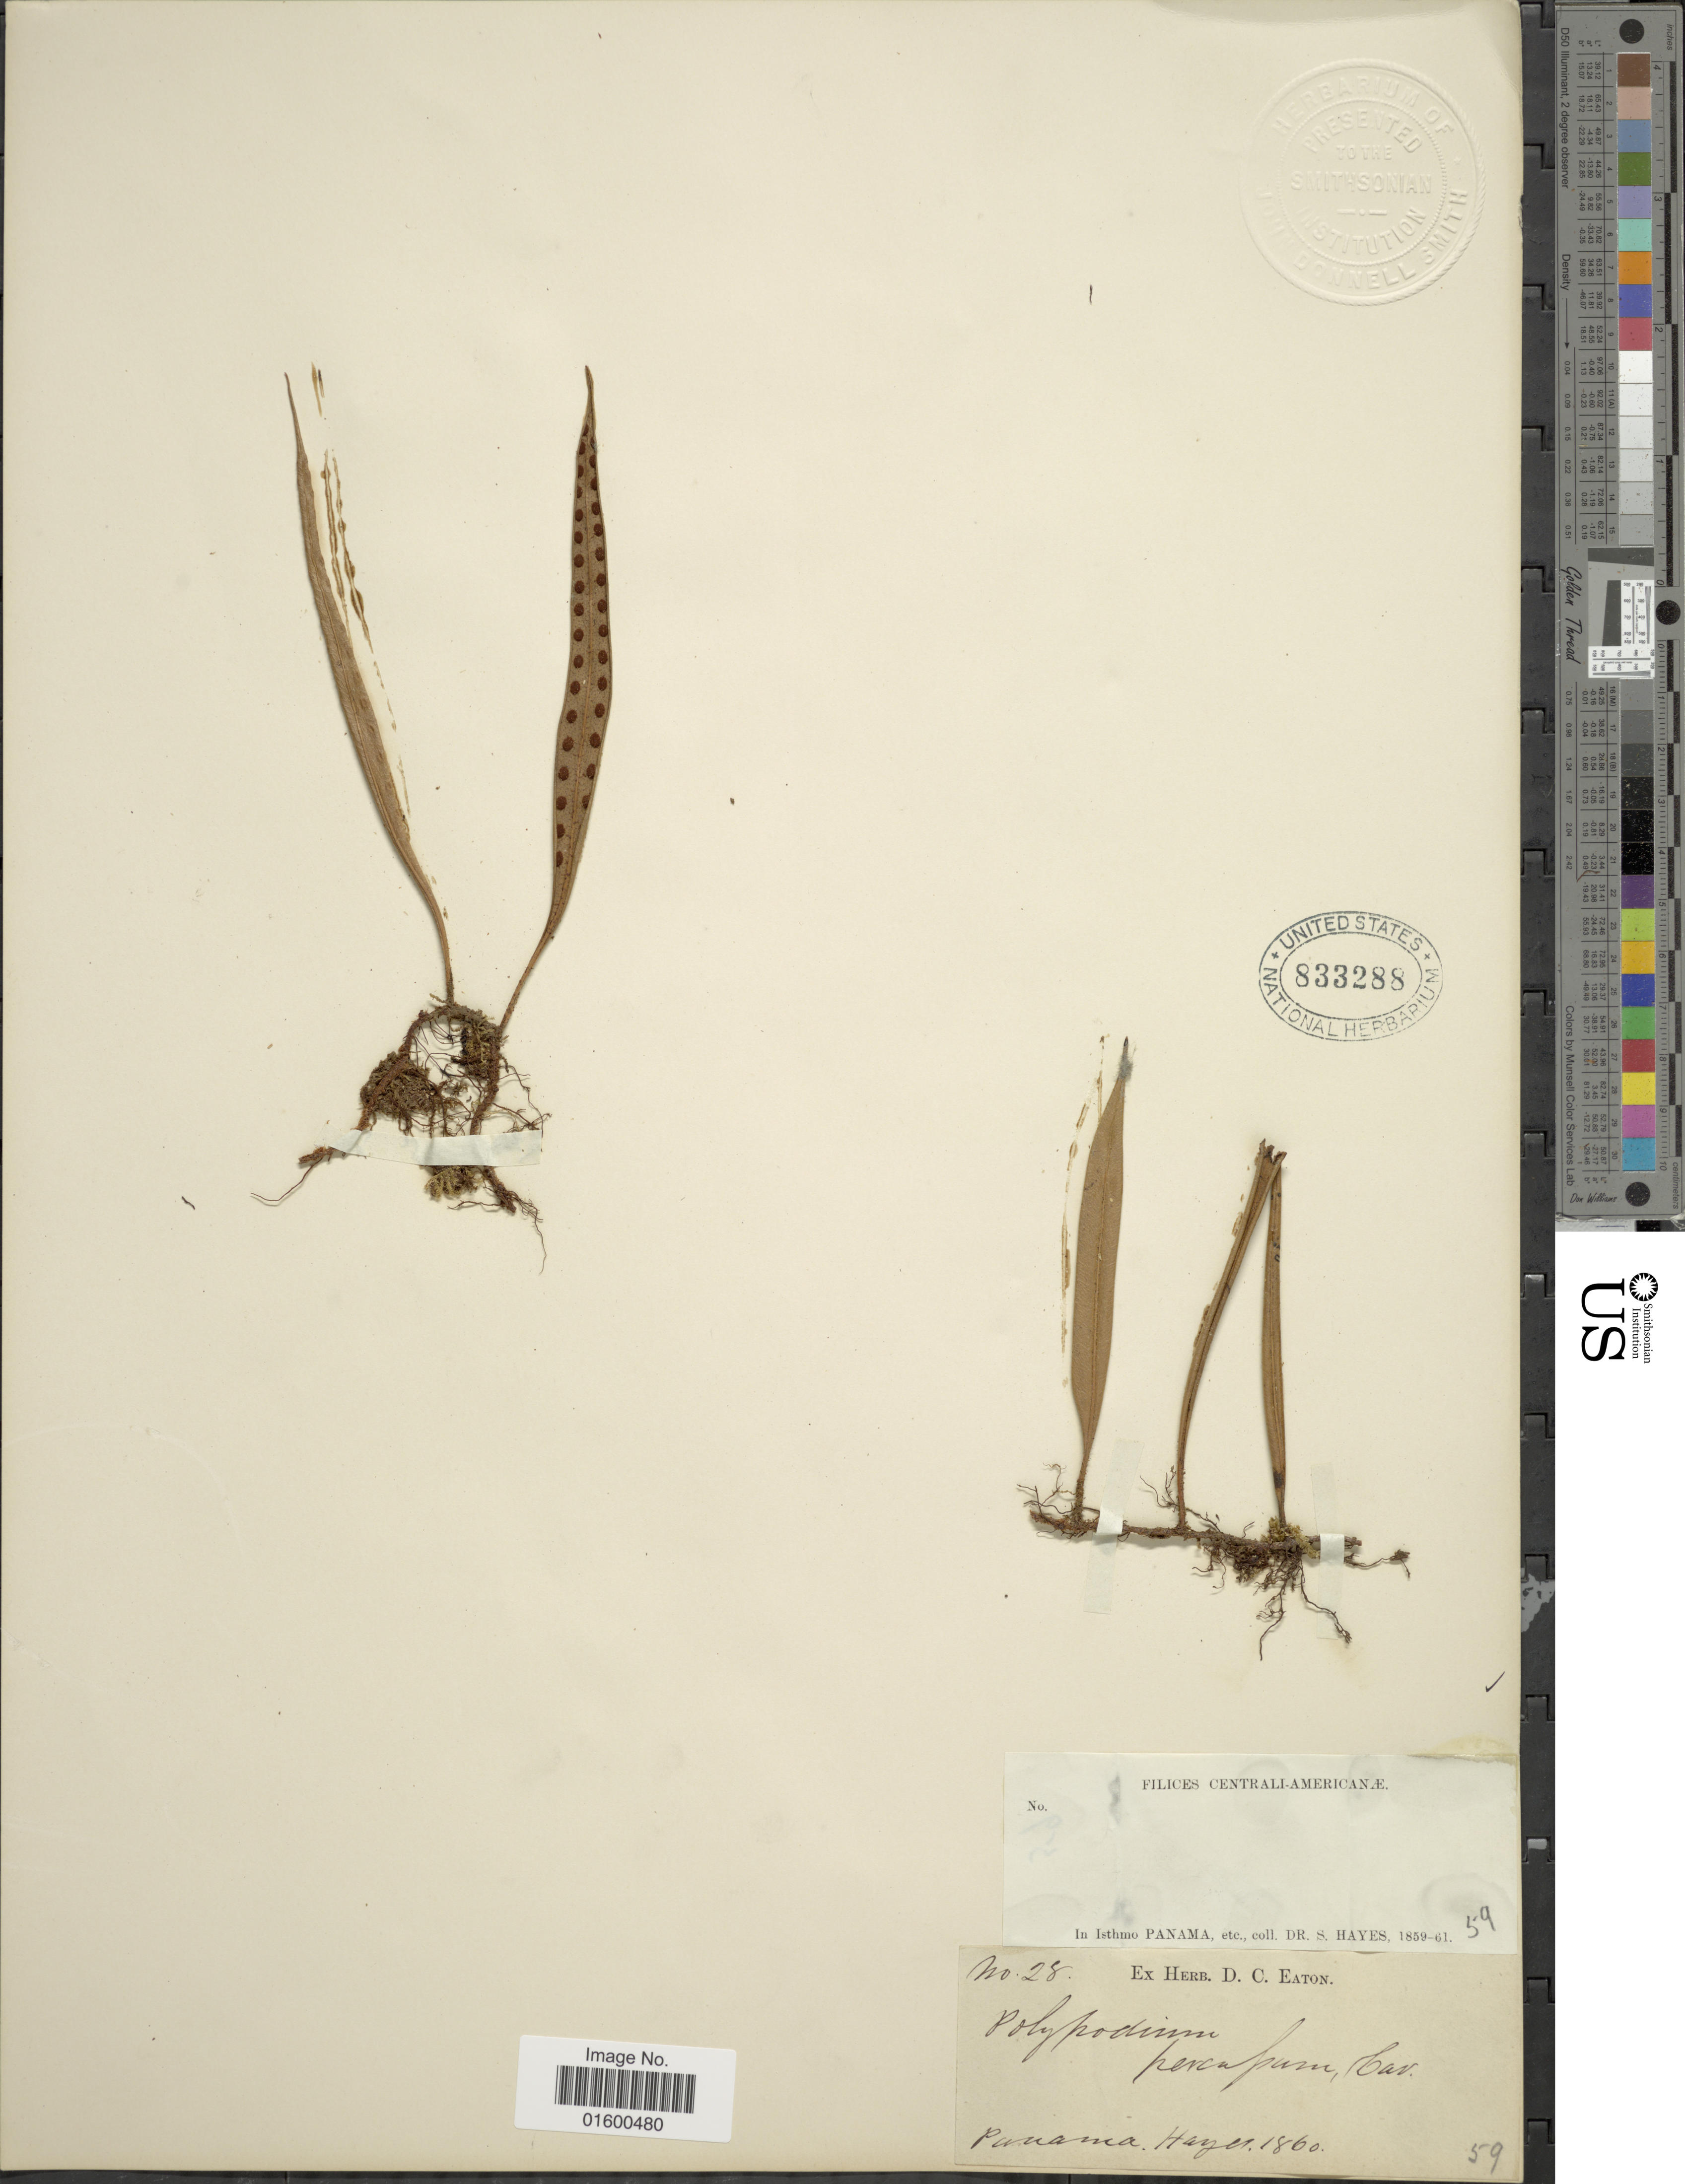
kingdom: Plantae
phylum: Tracheophyta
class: Polypodiopsida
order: Polypodiales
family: Polypodiaceae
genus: Microgramma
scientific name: Microgramma percussa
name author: (Cav.) de la Sota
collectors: S. Hayes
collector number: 28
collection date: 1860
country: Panama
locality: Isthmo Panama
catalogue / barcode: US 833288